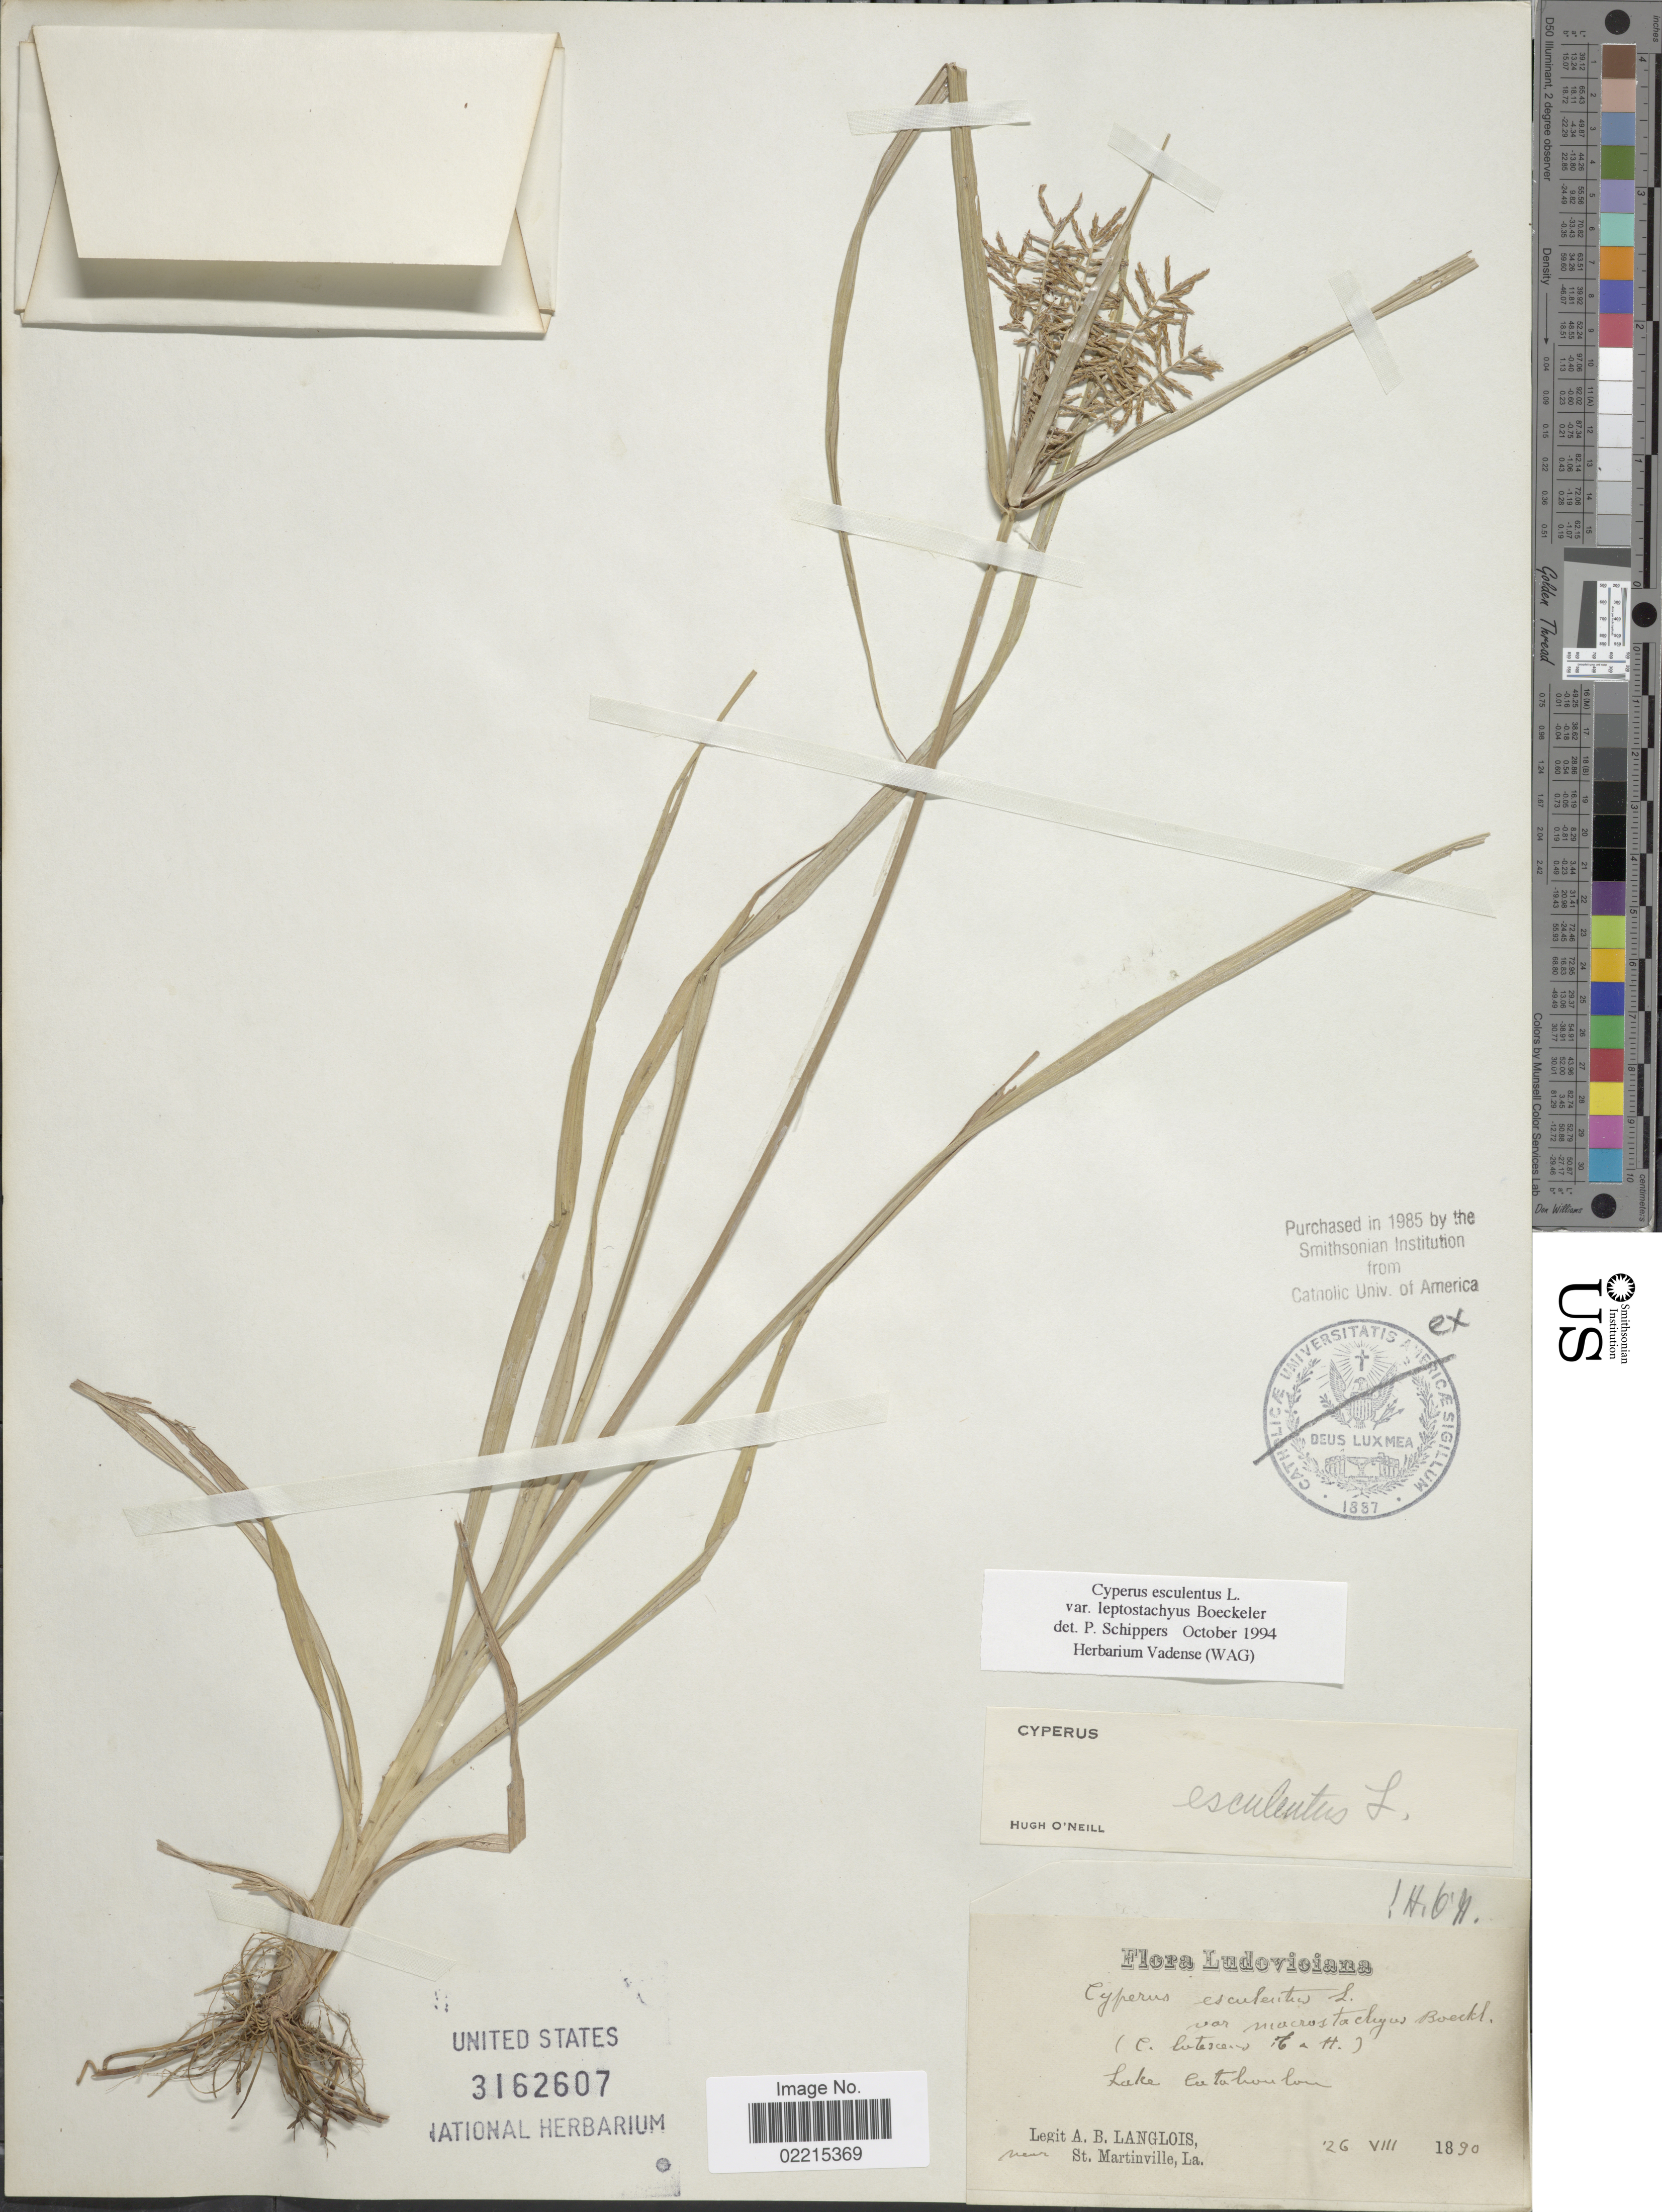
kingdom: Plantae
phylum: Tracheophyta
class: Liliopsida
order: Poales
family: Cyperaceae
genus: Cyperus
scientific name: Cyperus esculentus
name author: L.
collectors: A. Langlois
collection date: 1890-08-26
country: United States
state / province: Louisiana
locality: Near St. Martinville, Lake Catahoula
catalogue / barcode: US 3162607